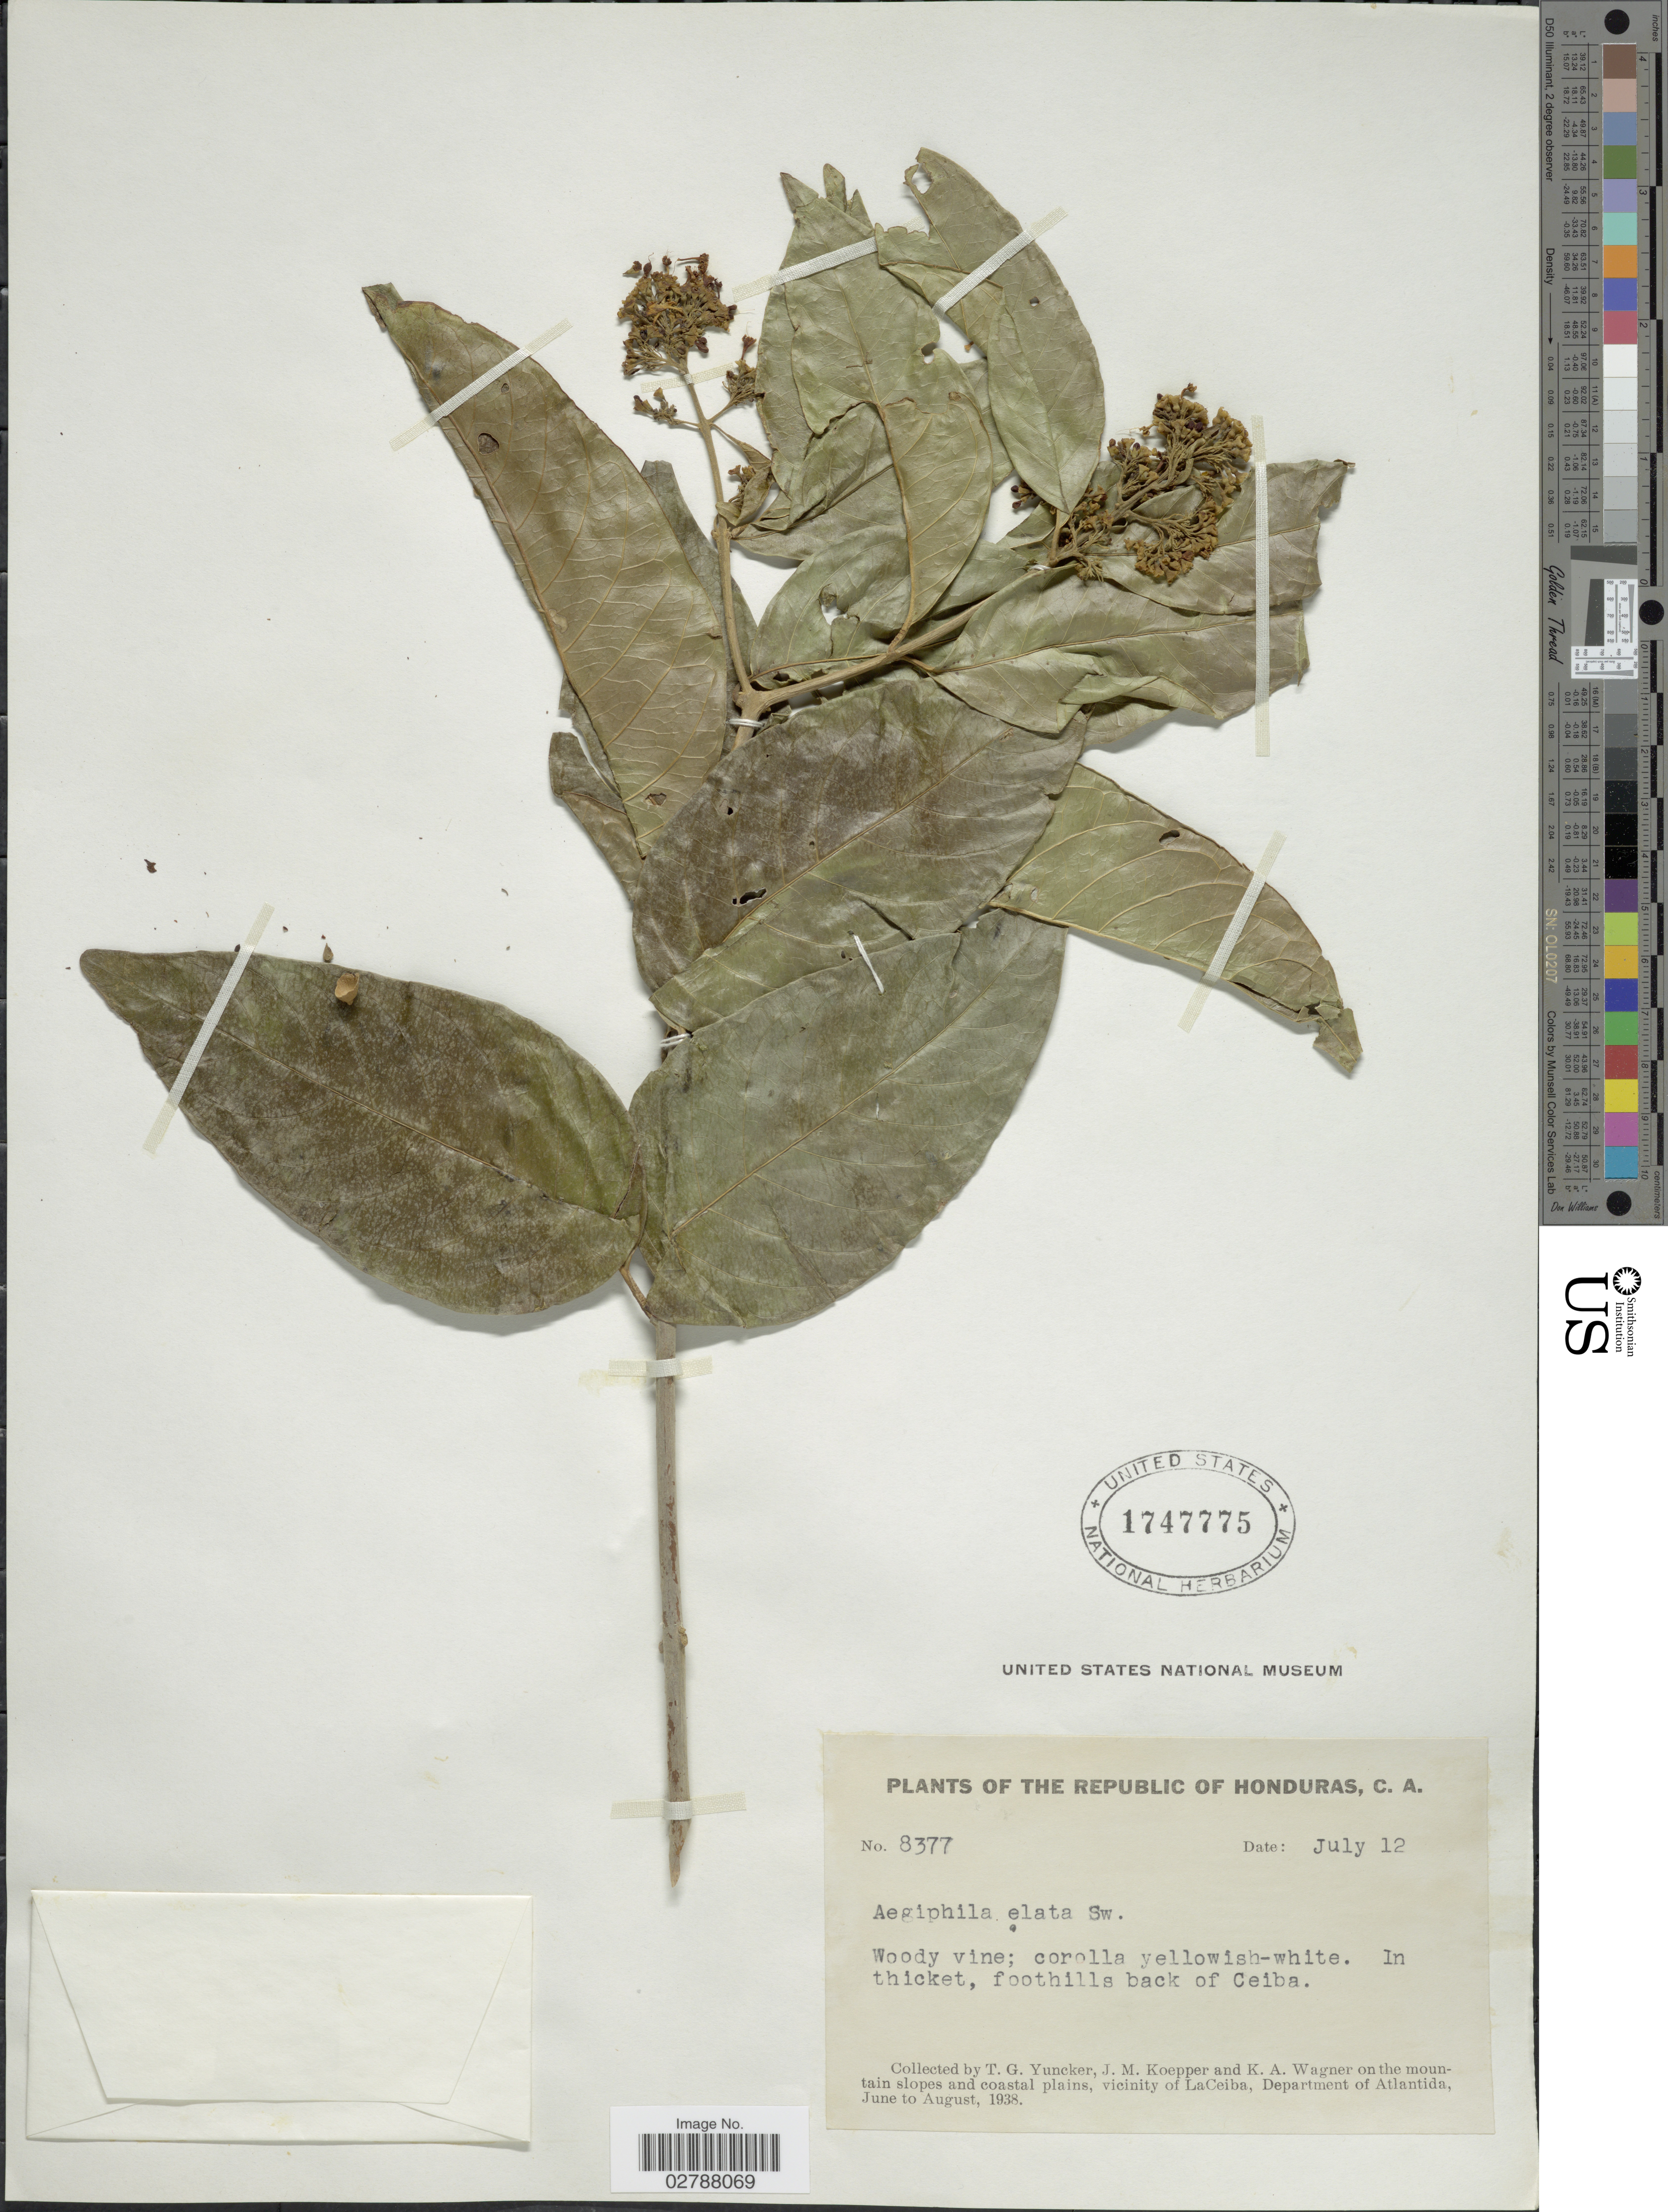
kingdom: Plantae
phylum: Tracheophyta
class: Magnoliopsida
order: Lamiales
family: Lamiaceae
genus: Aegiphila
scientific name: Aegiphila elata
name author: Sw.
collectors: T. G. Yuncker, J. M. Koepper & K. A. Wagner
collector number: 8377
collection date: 1938-07-12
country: Honduras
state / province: Atlántida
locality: In thicket, foothills back on Ceiba. On the mountain slopes and coastal plains, vicinity of LaCeiba.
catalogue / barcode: US 1747775